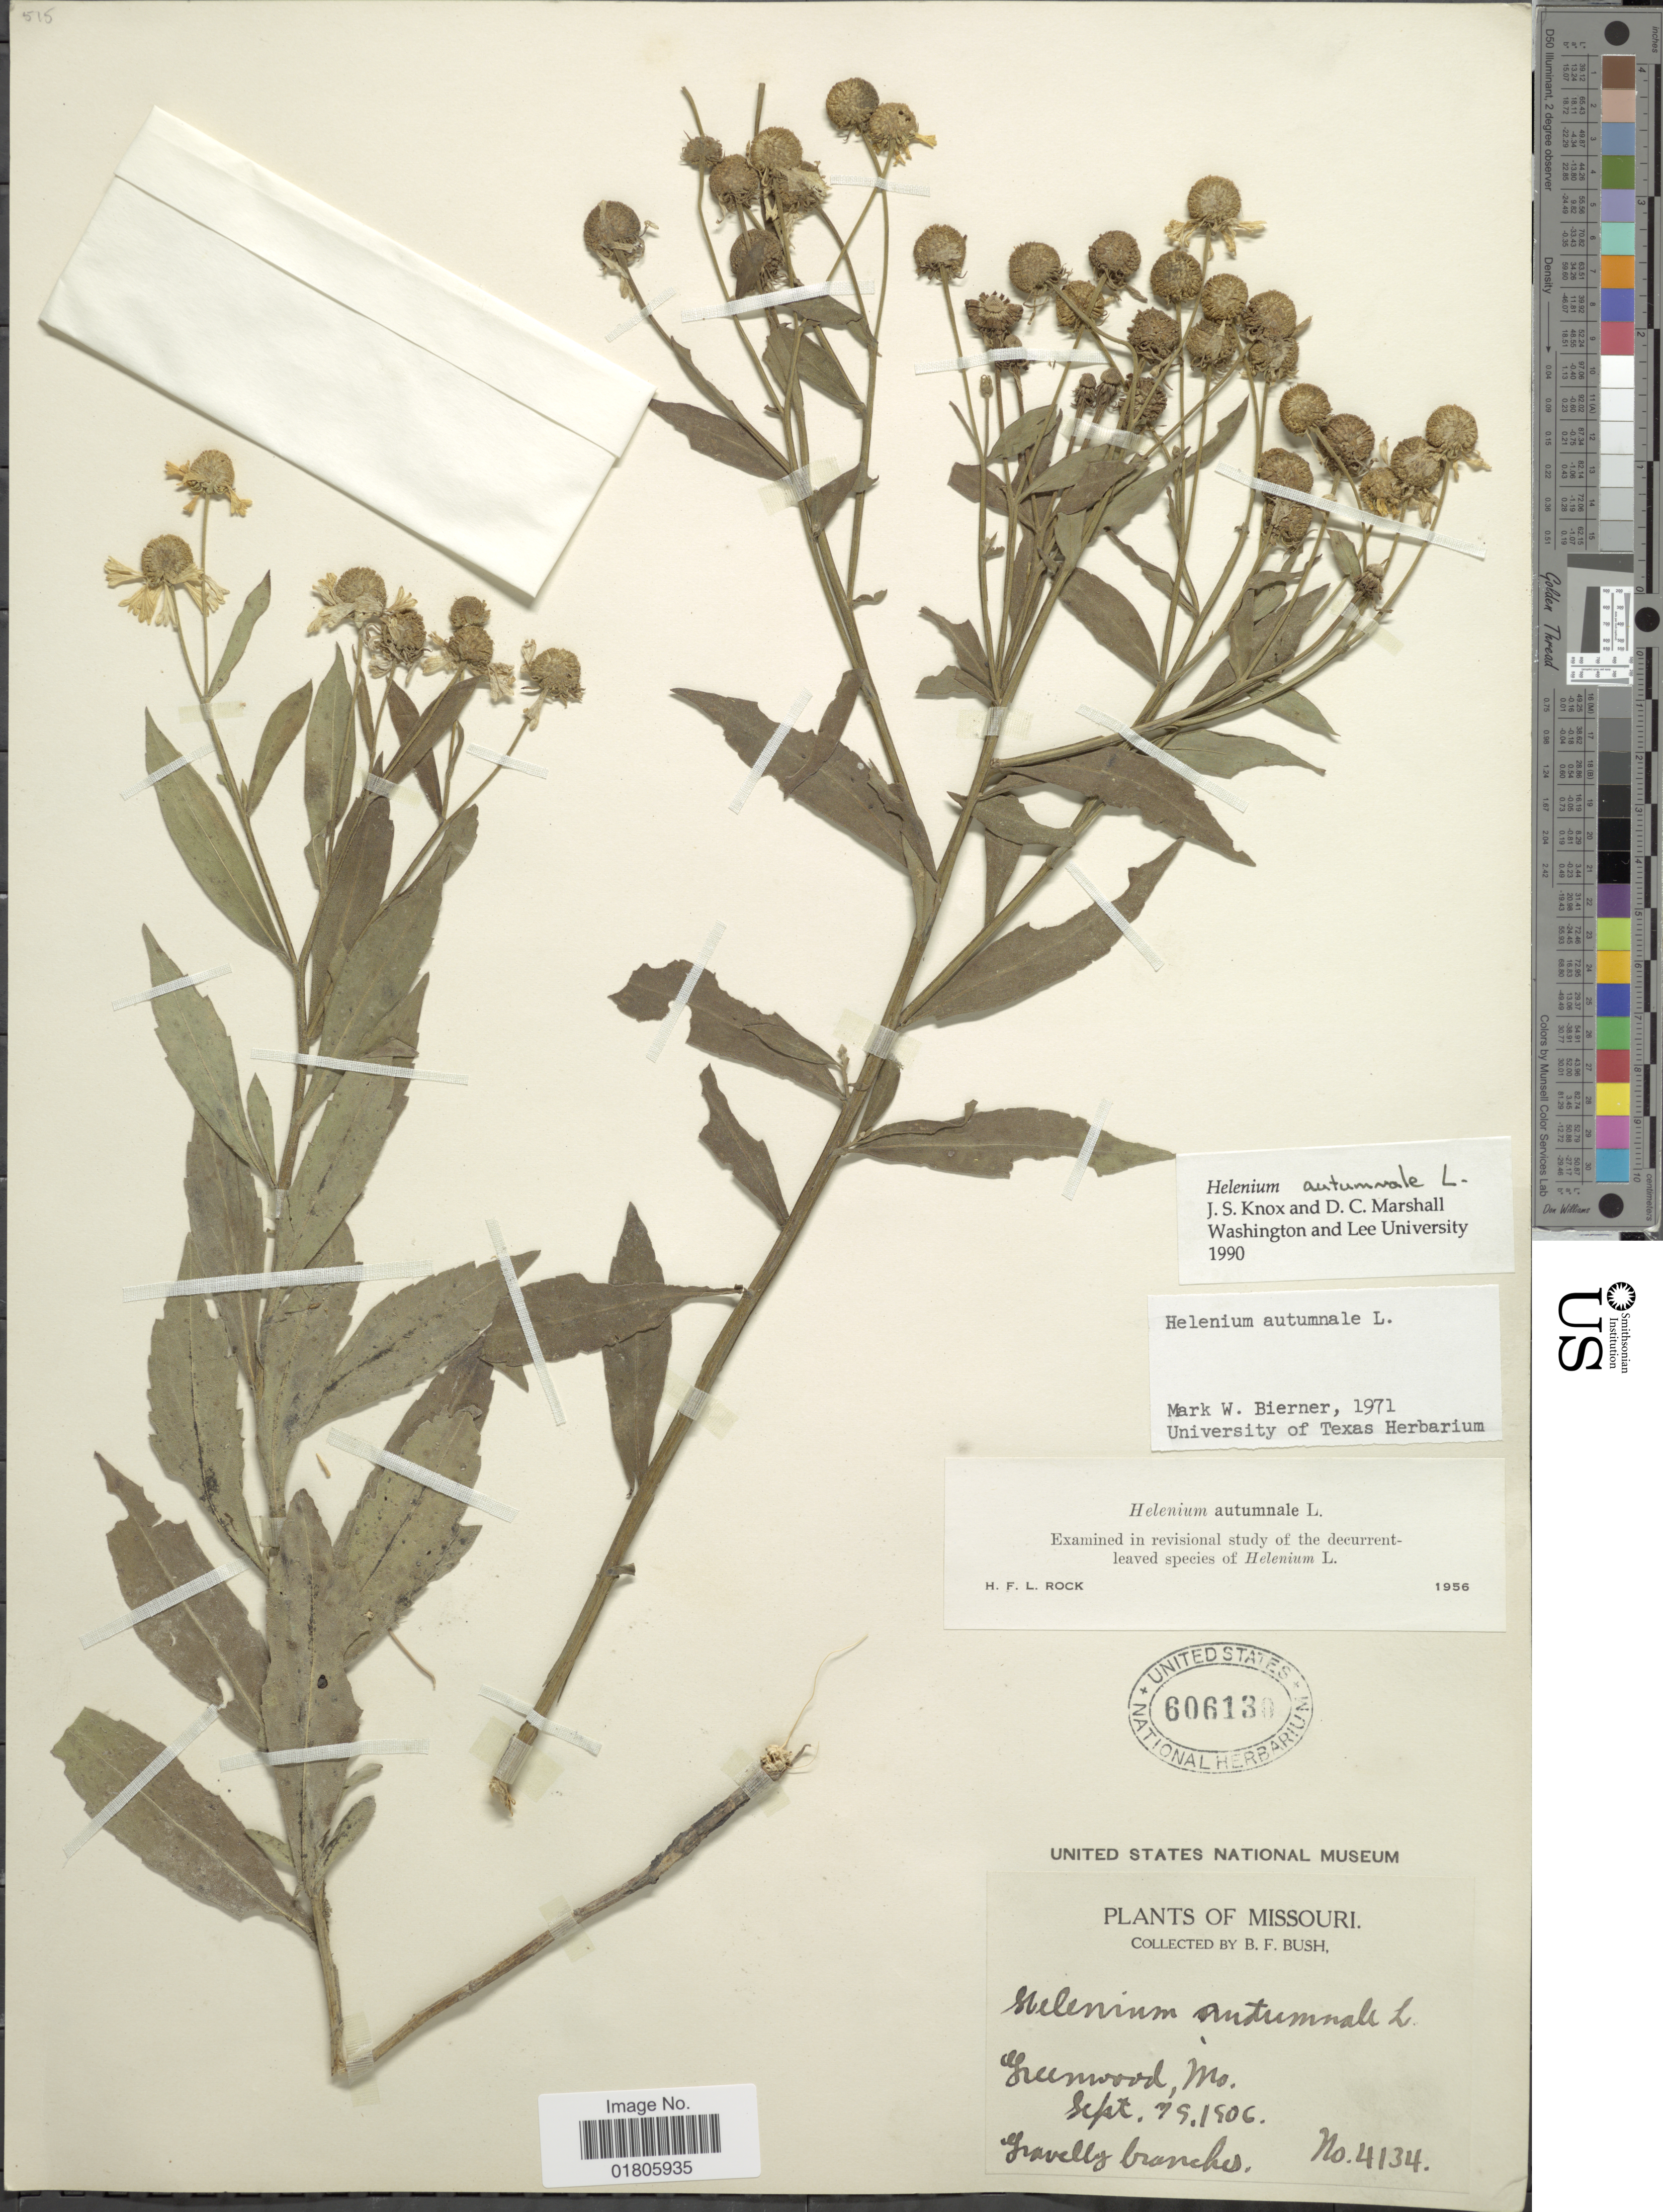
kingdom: Plantae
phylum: Tracheophyta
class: Magnoliopsida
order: Asterales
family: Asteraceae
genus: Helenium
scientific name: Helenium autumnale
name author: L.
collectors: B. F. Bush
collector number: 4134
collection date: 1906-09-09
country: United States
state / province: Missouri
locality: Greenwood, Mo.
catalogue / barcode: US 606130